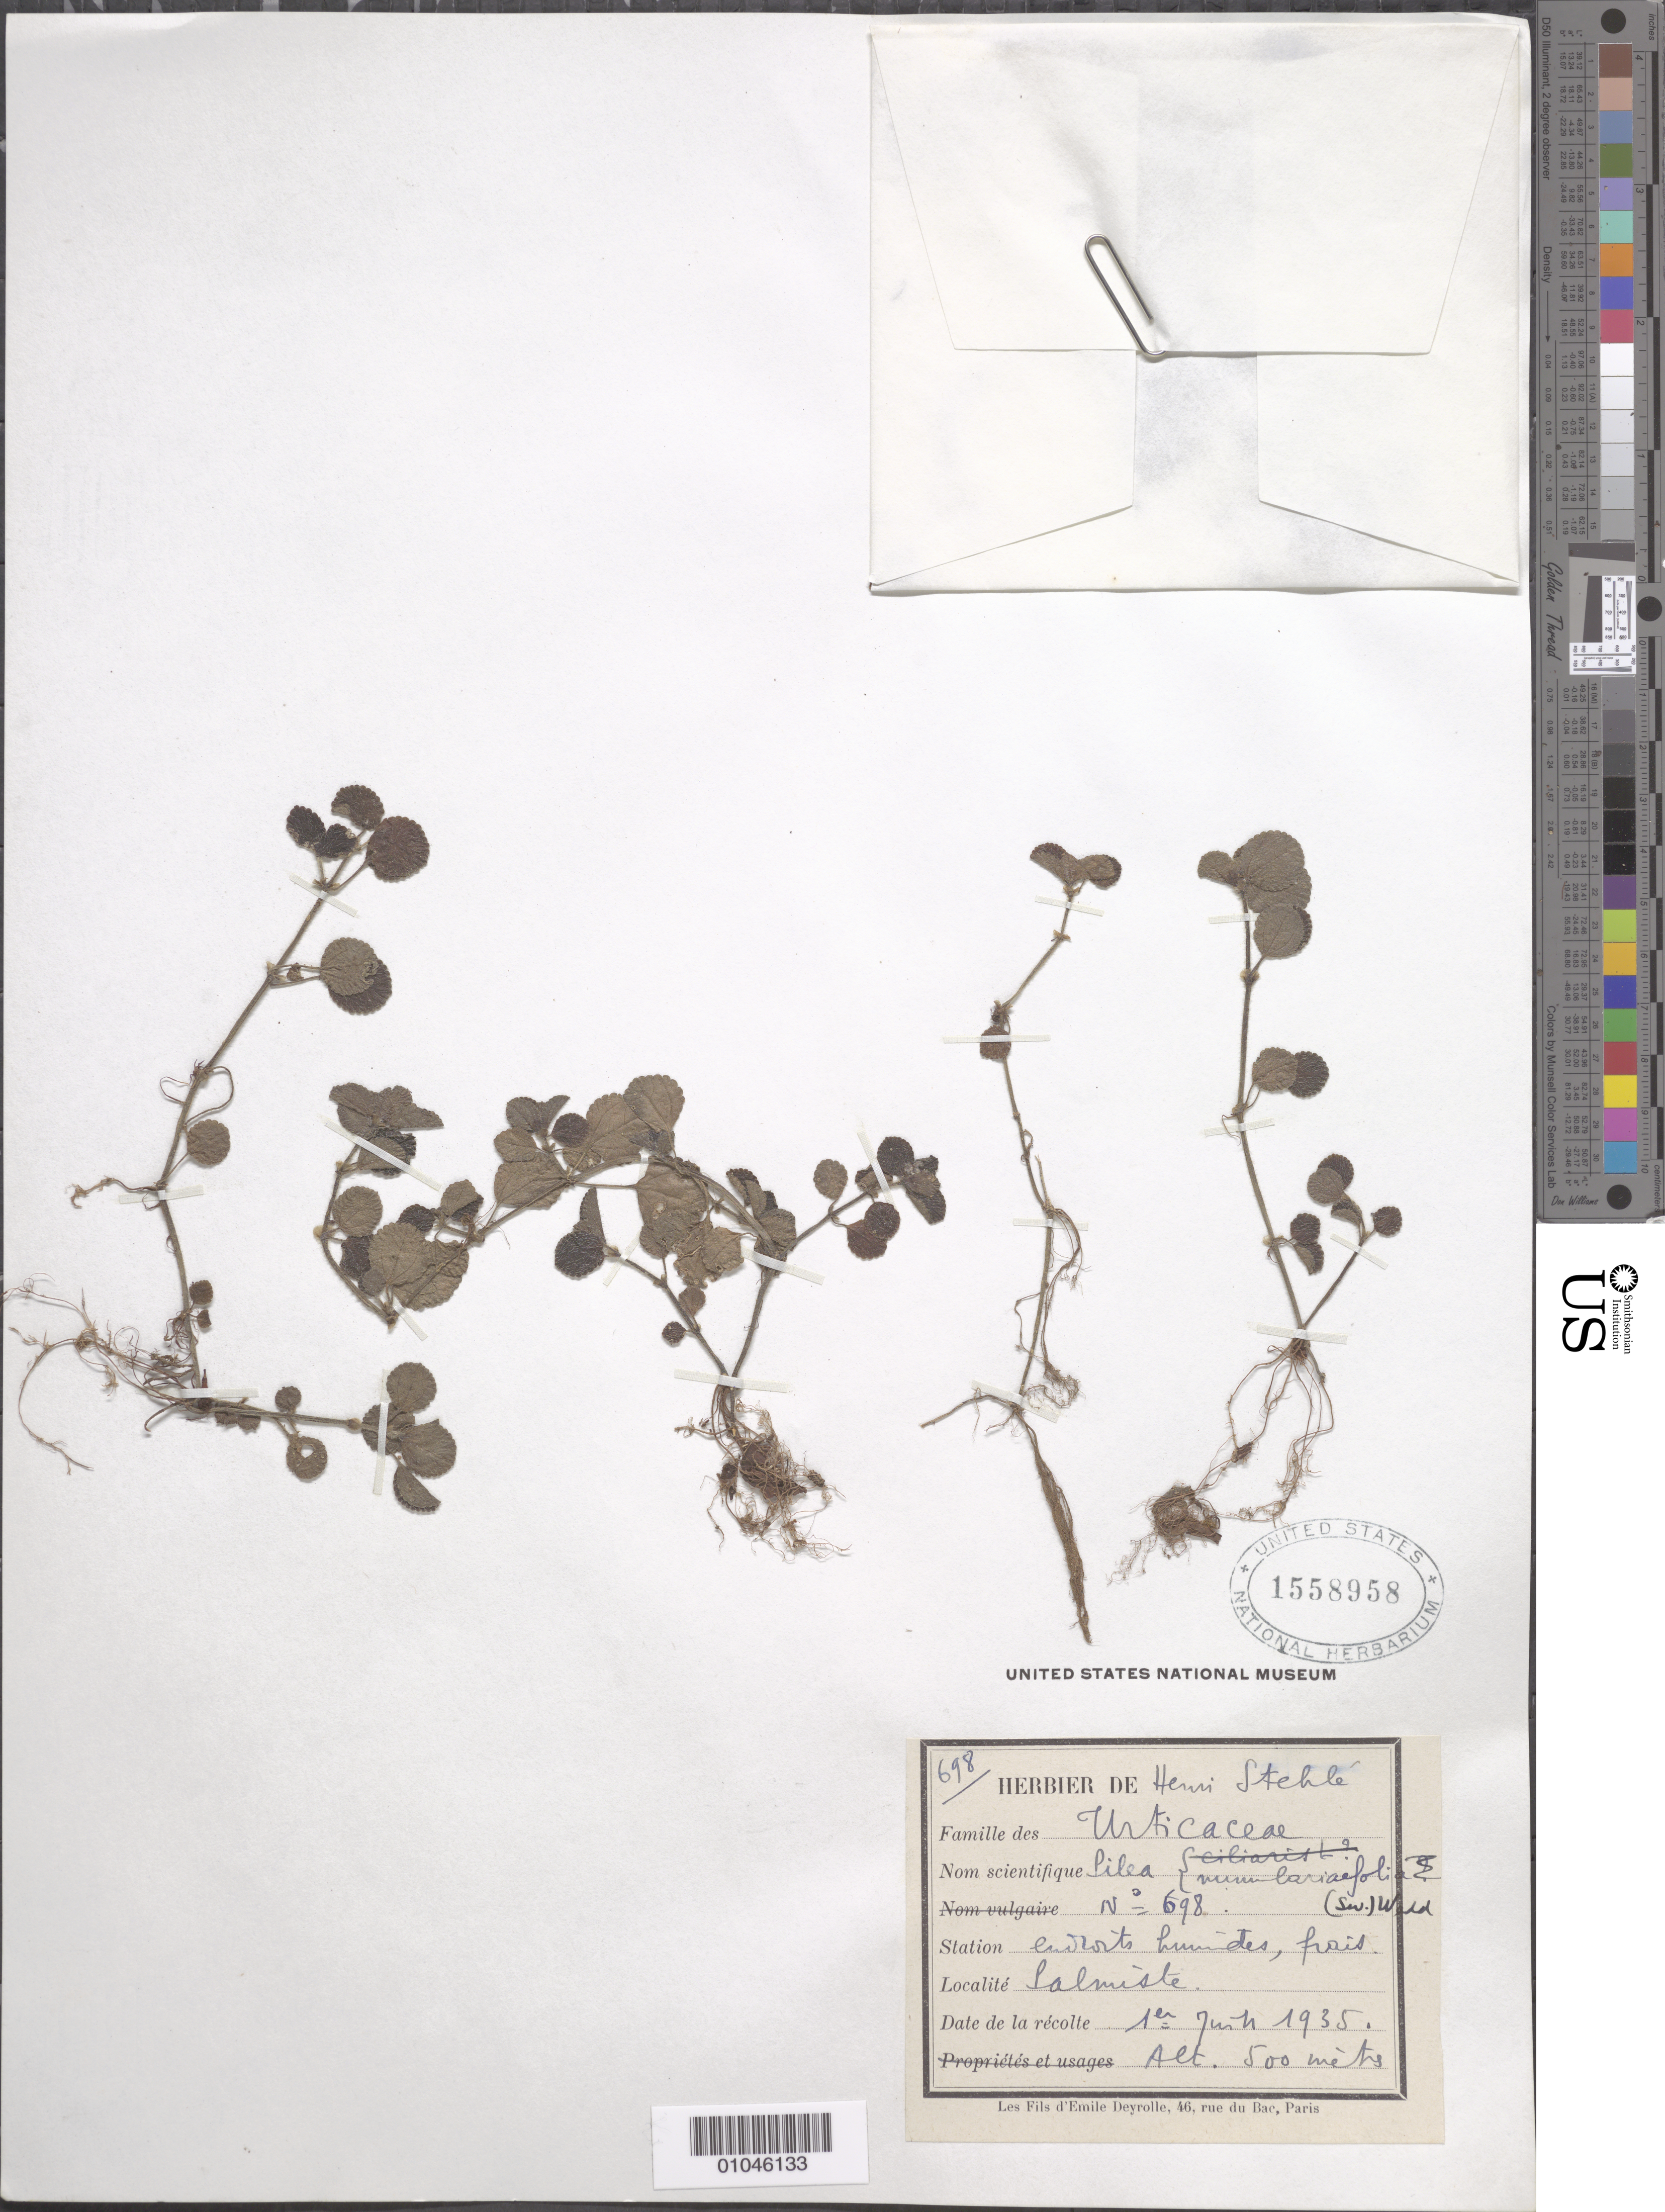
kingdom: Plantae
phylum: Tracheophyta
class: Magnoliopsida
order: Rosales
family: Urticaceae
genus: Pilea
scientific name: Pilea nummularifolia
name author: (Sw.) Wedd.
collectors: H. Stehlé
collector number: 698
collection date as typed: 01 Jun 1935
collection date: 1935-06-01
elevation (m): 500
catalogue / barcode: US 1558958